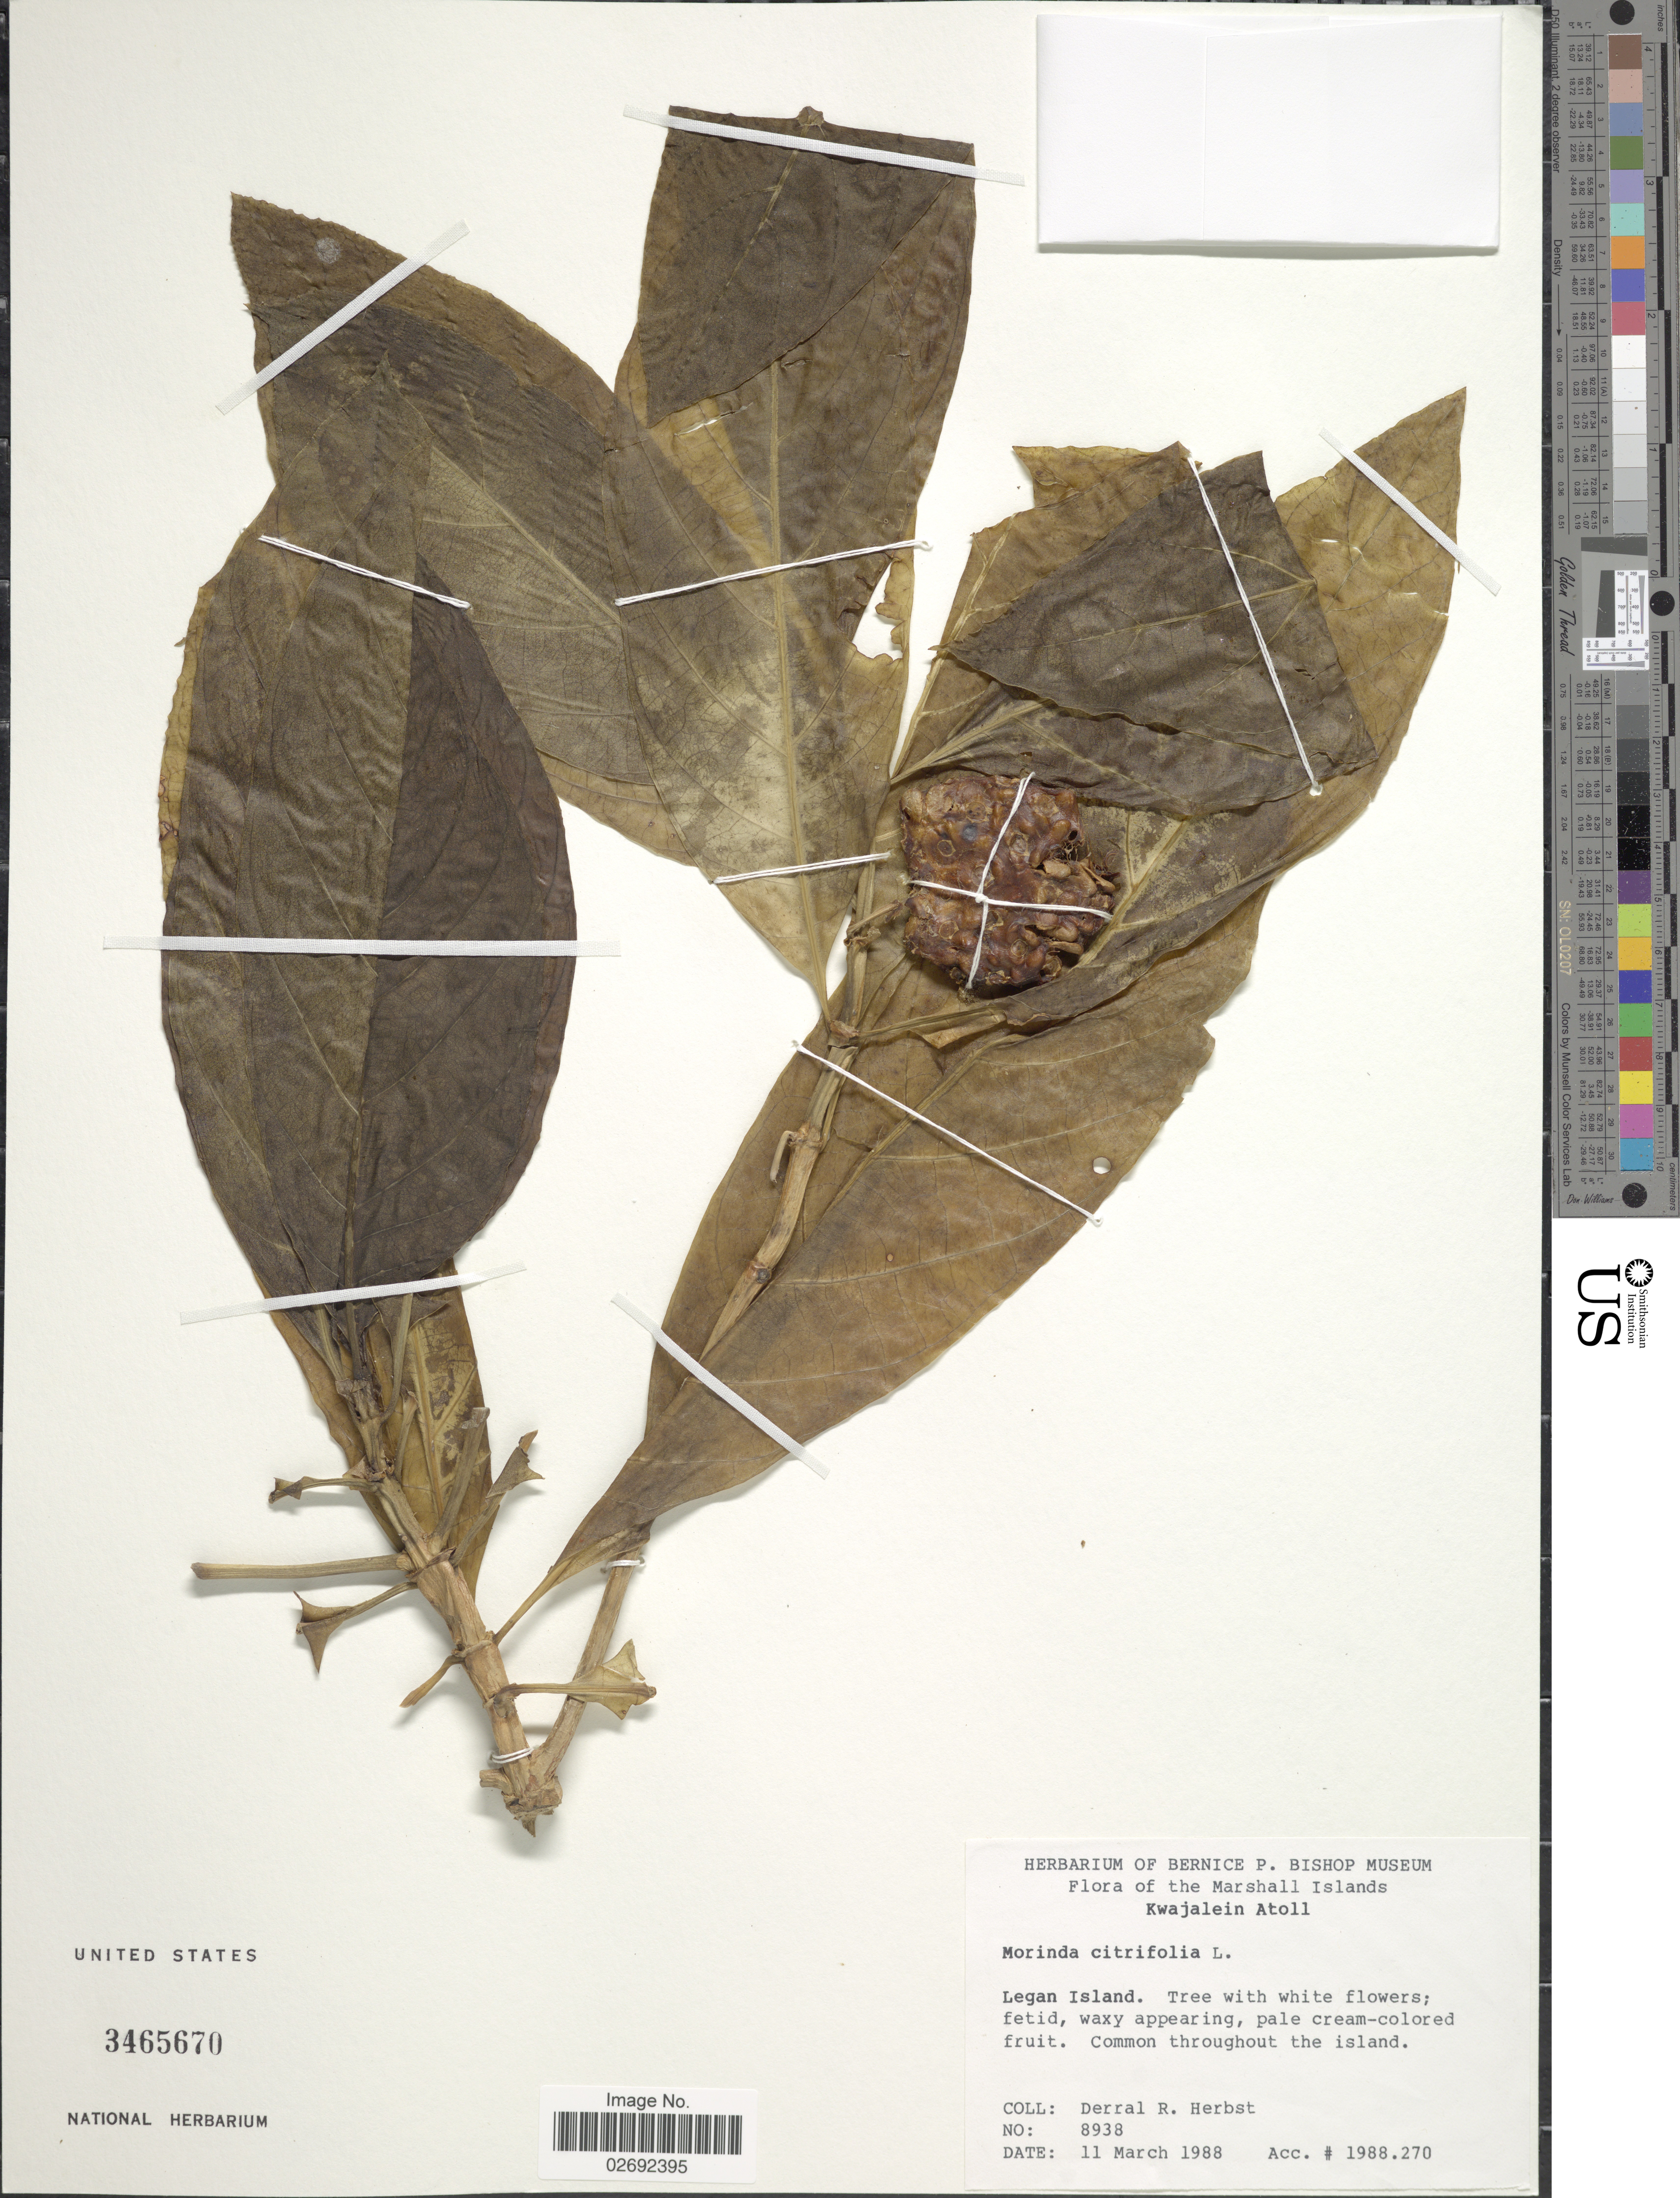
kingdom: Plantae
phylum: Tracheophyta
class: Magnoliopsida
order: Gentianales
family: Rubiaceae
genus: Morinda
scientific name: Morinda citrifolia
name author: L.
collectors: D. R. Herbst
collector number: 8938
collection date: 1988-03-11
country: Marshall Islands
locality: Kwajalein Atoll, Legan Island. Common throughout the island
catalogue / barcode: US 3465670